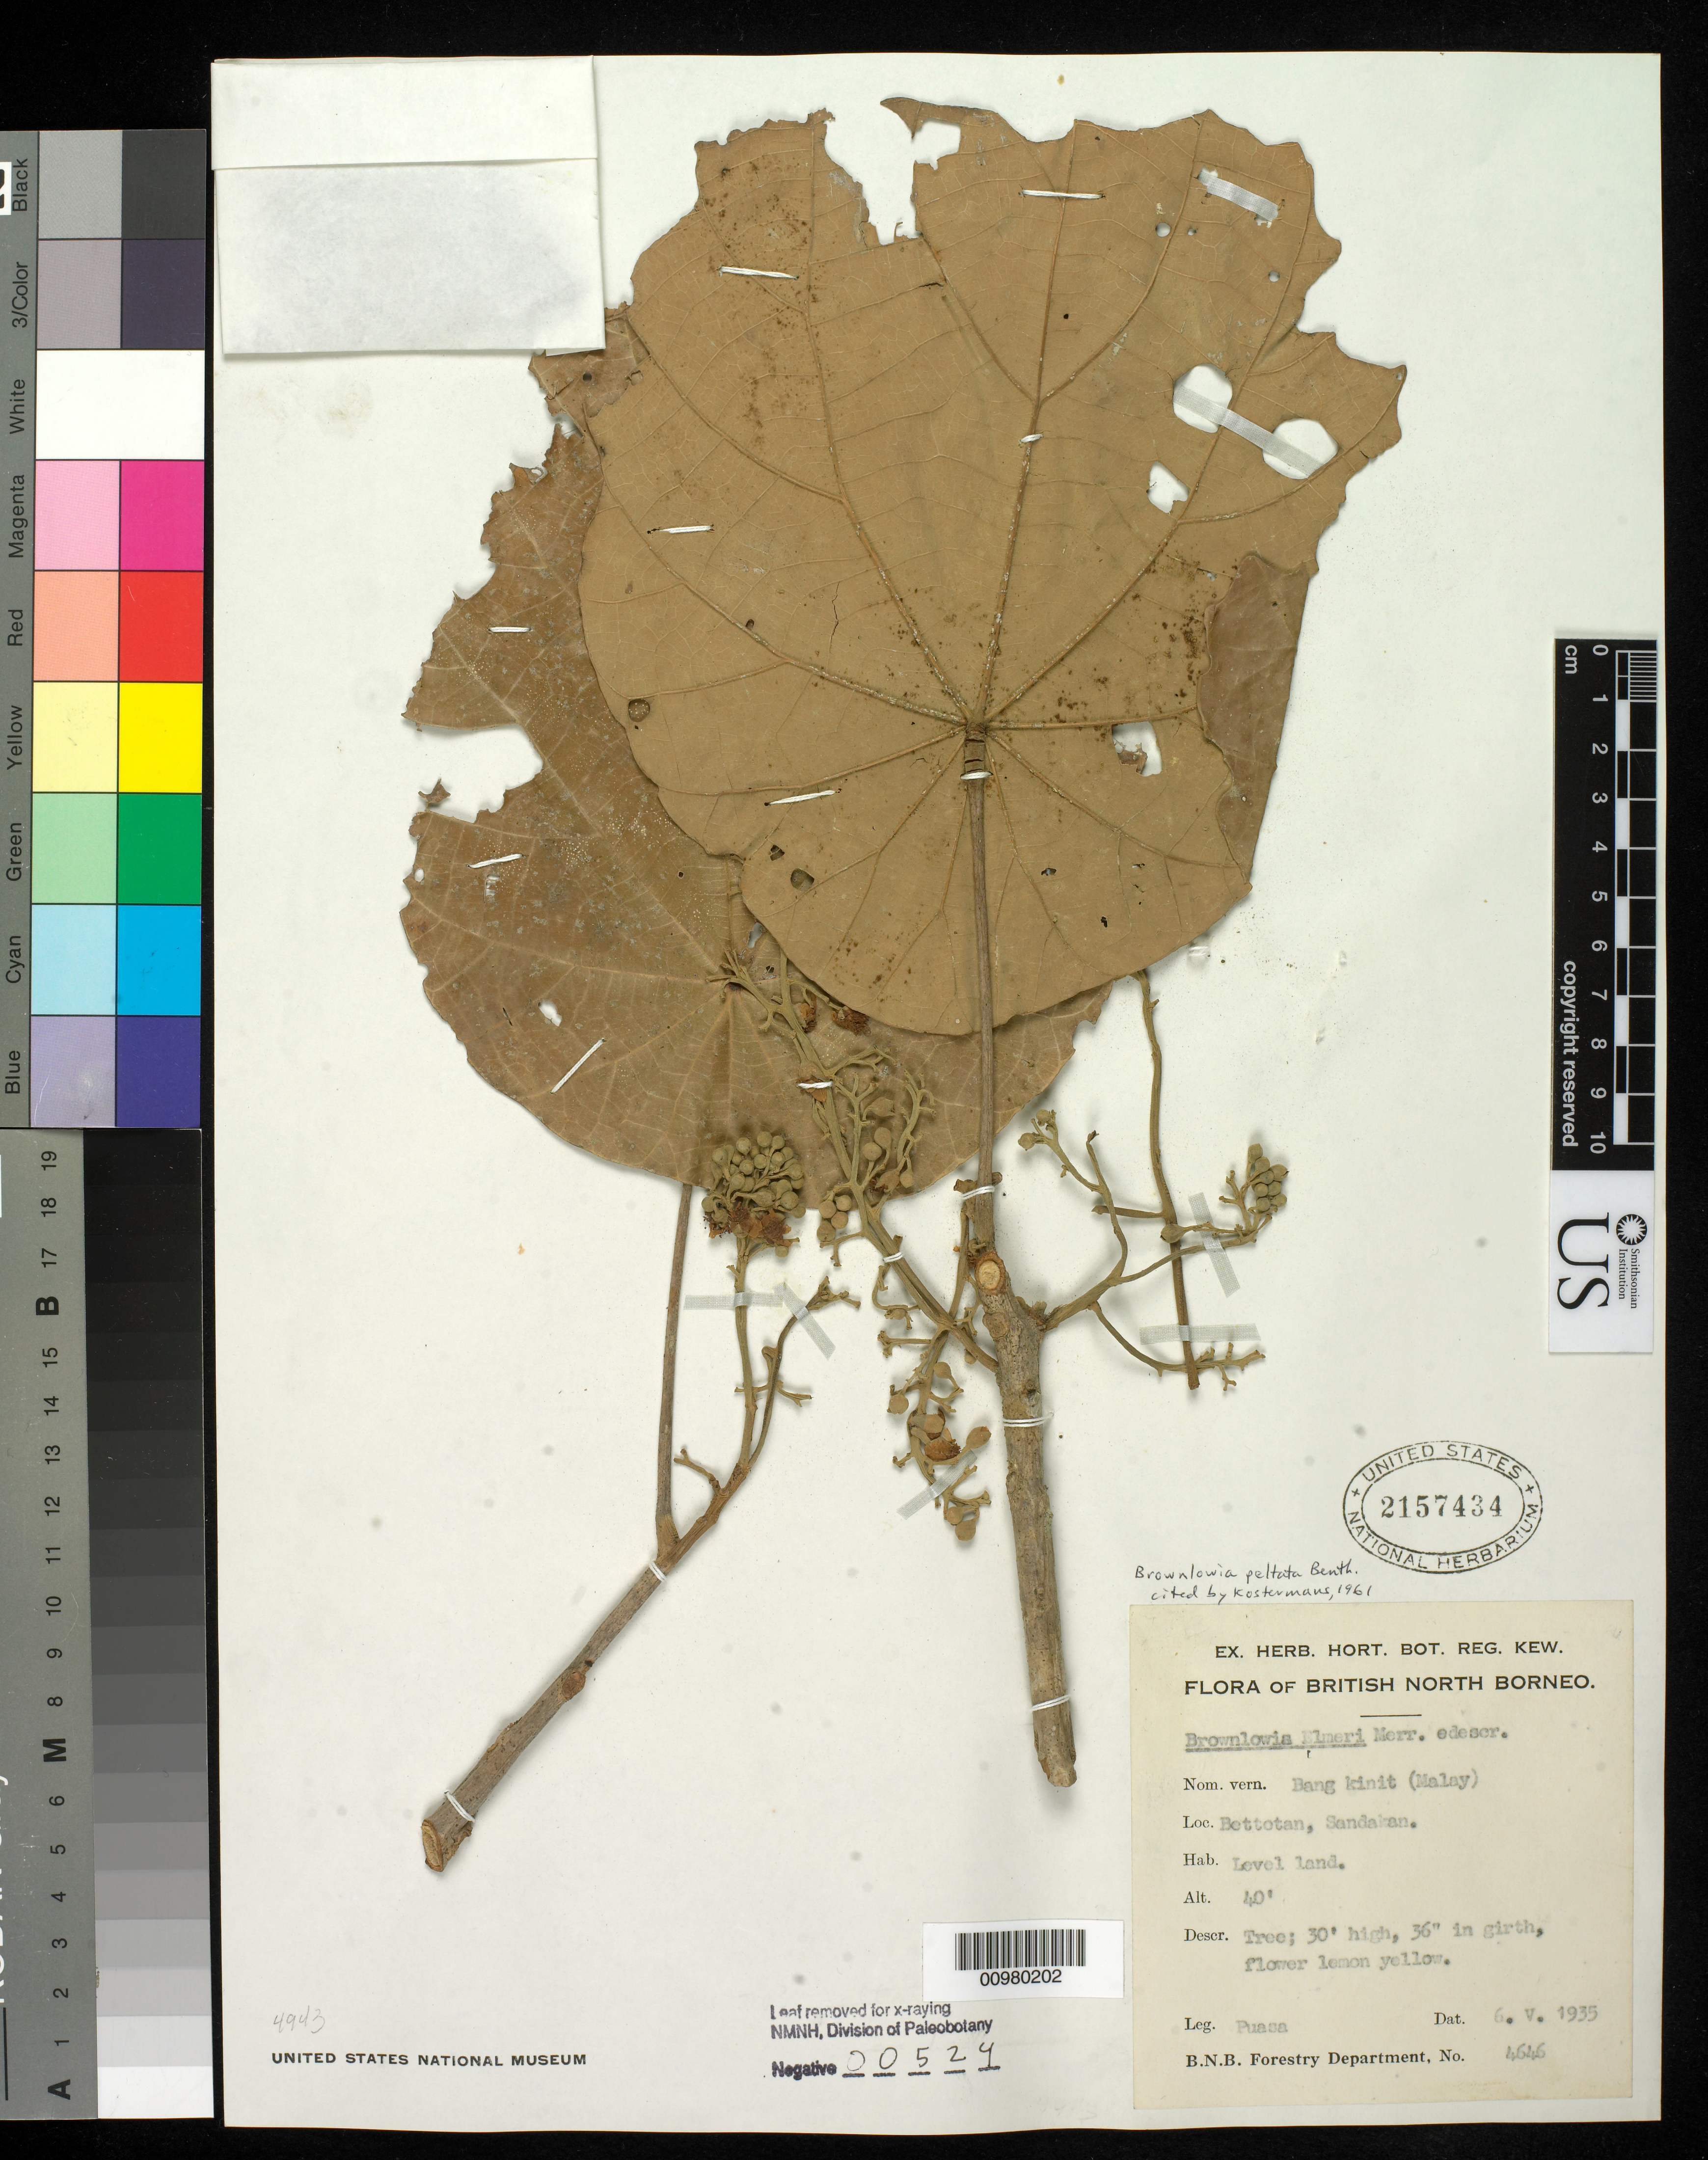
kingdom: Plantae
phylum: Tracheophyta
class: Magnoliopsida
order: Malvales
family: Malvaceae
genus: Brownlowia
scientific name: Brownlowia peltata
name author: Benth.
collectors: Pusca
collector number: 4646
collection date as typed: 06 May 1935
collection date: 1935-05-06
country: Malaysia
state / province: Sabah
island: Borneo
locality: Bettotan, Sandakan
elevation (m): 12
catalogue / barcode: US 2157434